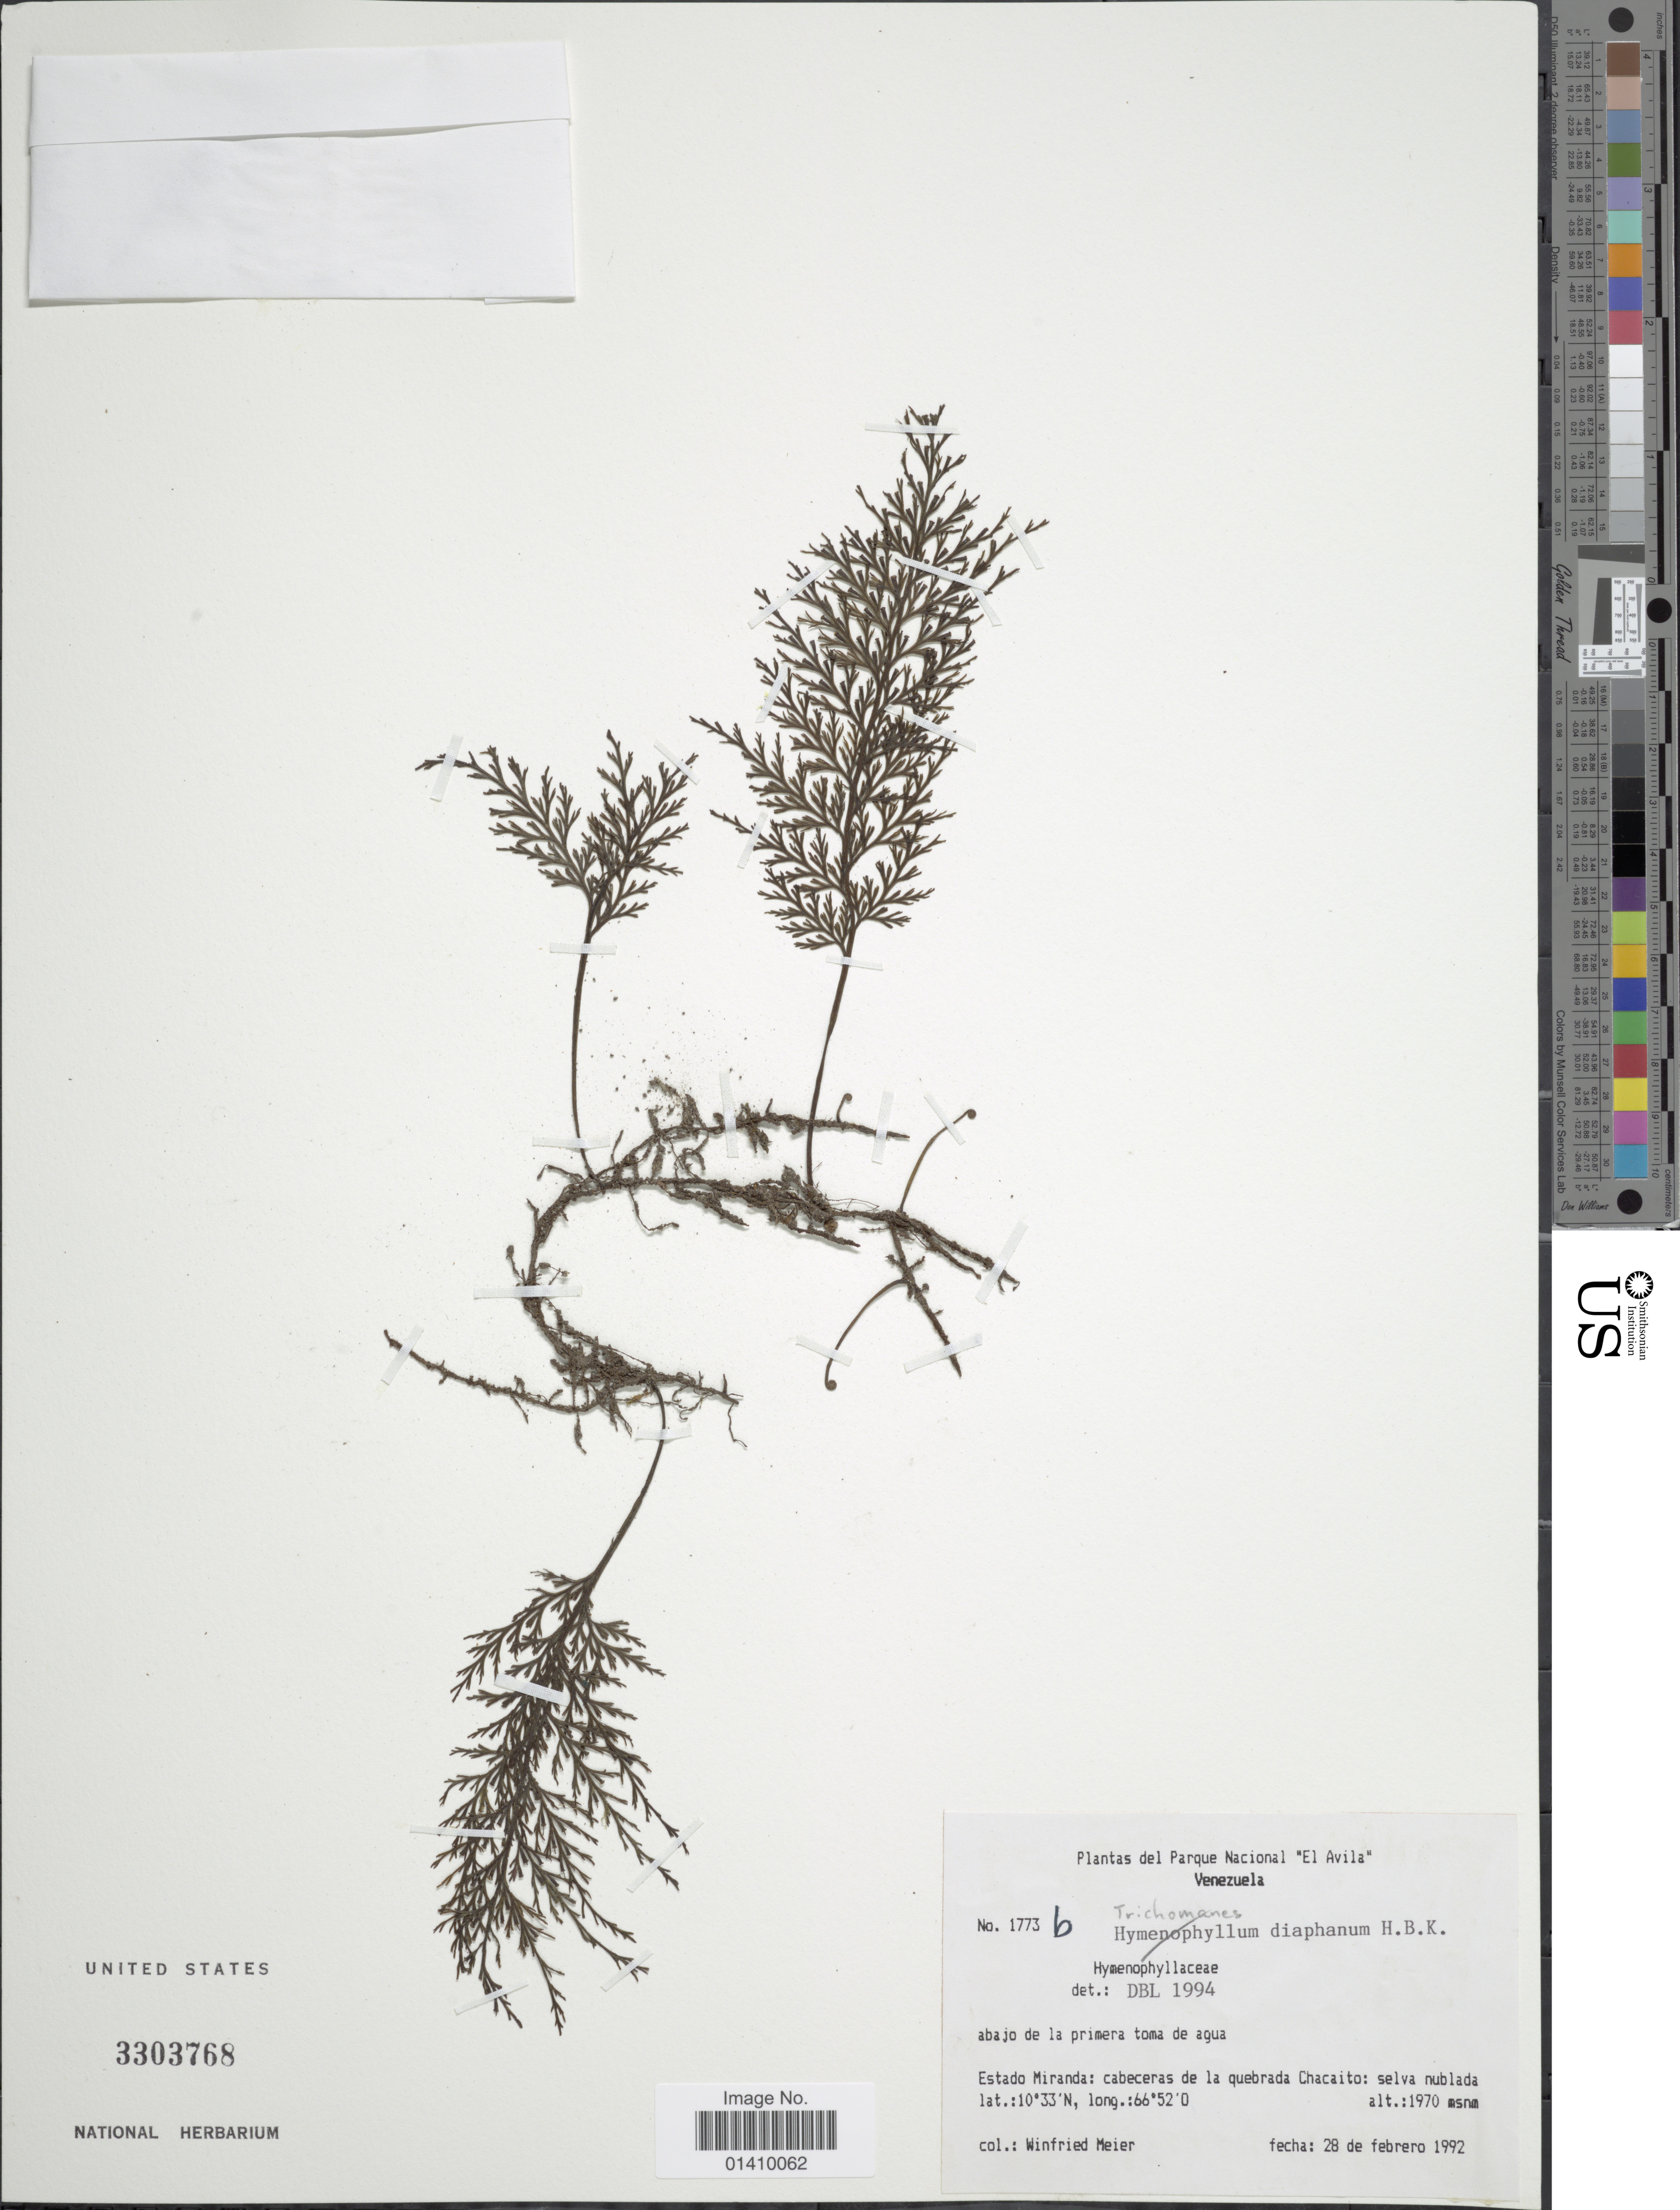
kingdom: Plantae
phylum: Tracheophyta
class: Polypodiopsida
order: Hymenophyllales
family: Hymenophyllaceae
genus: Polyphlebium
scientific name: Polyphlebium diaphanum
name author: (Kunth) Ebihara & Dubuisson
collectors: W. Meier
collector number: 1773b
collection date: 1992-02-28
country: Venezuela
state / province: Miranda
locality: Cabeceras de la quebrada Chacaito: selva nublada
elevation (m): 1970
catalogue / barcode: US 3303768